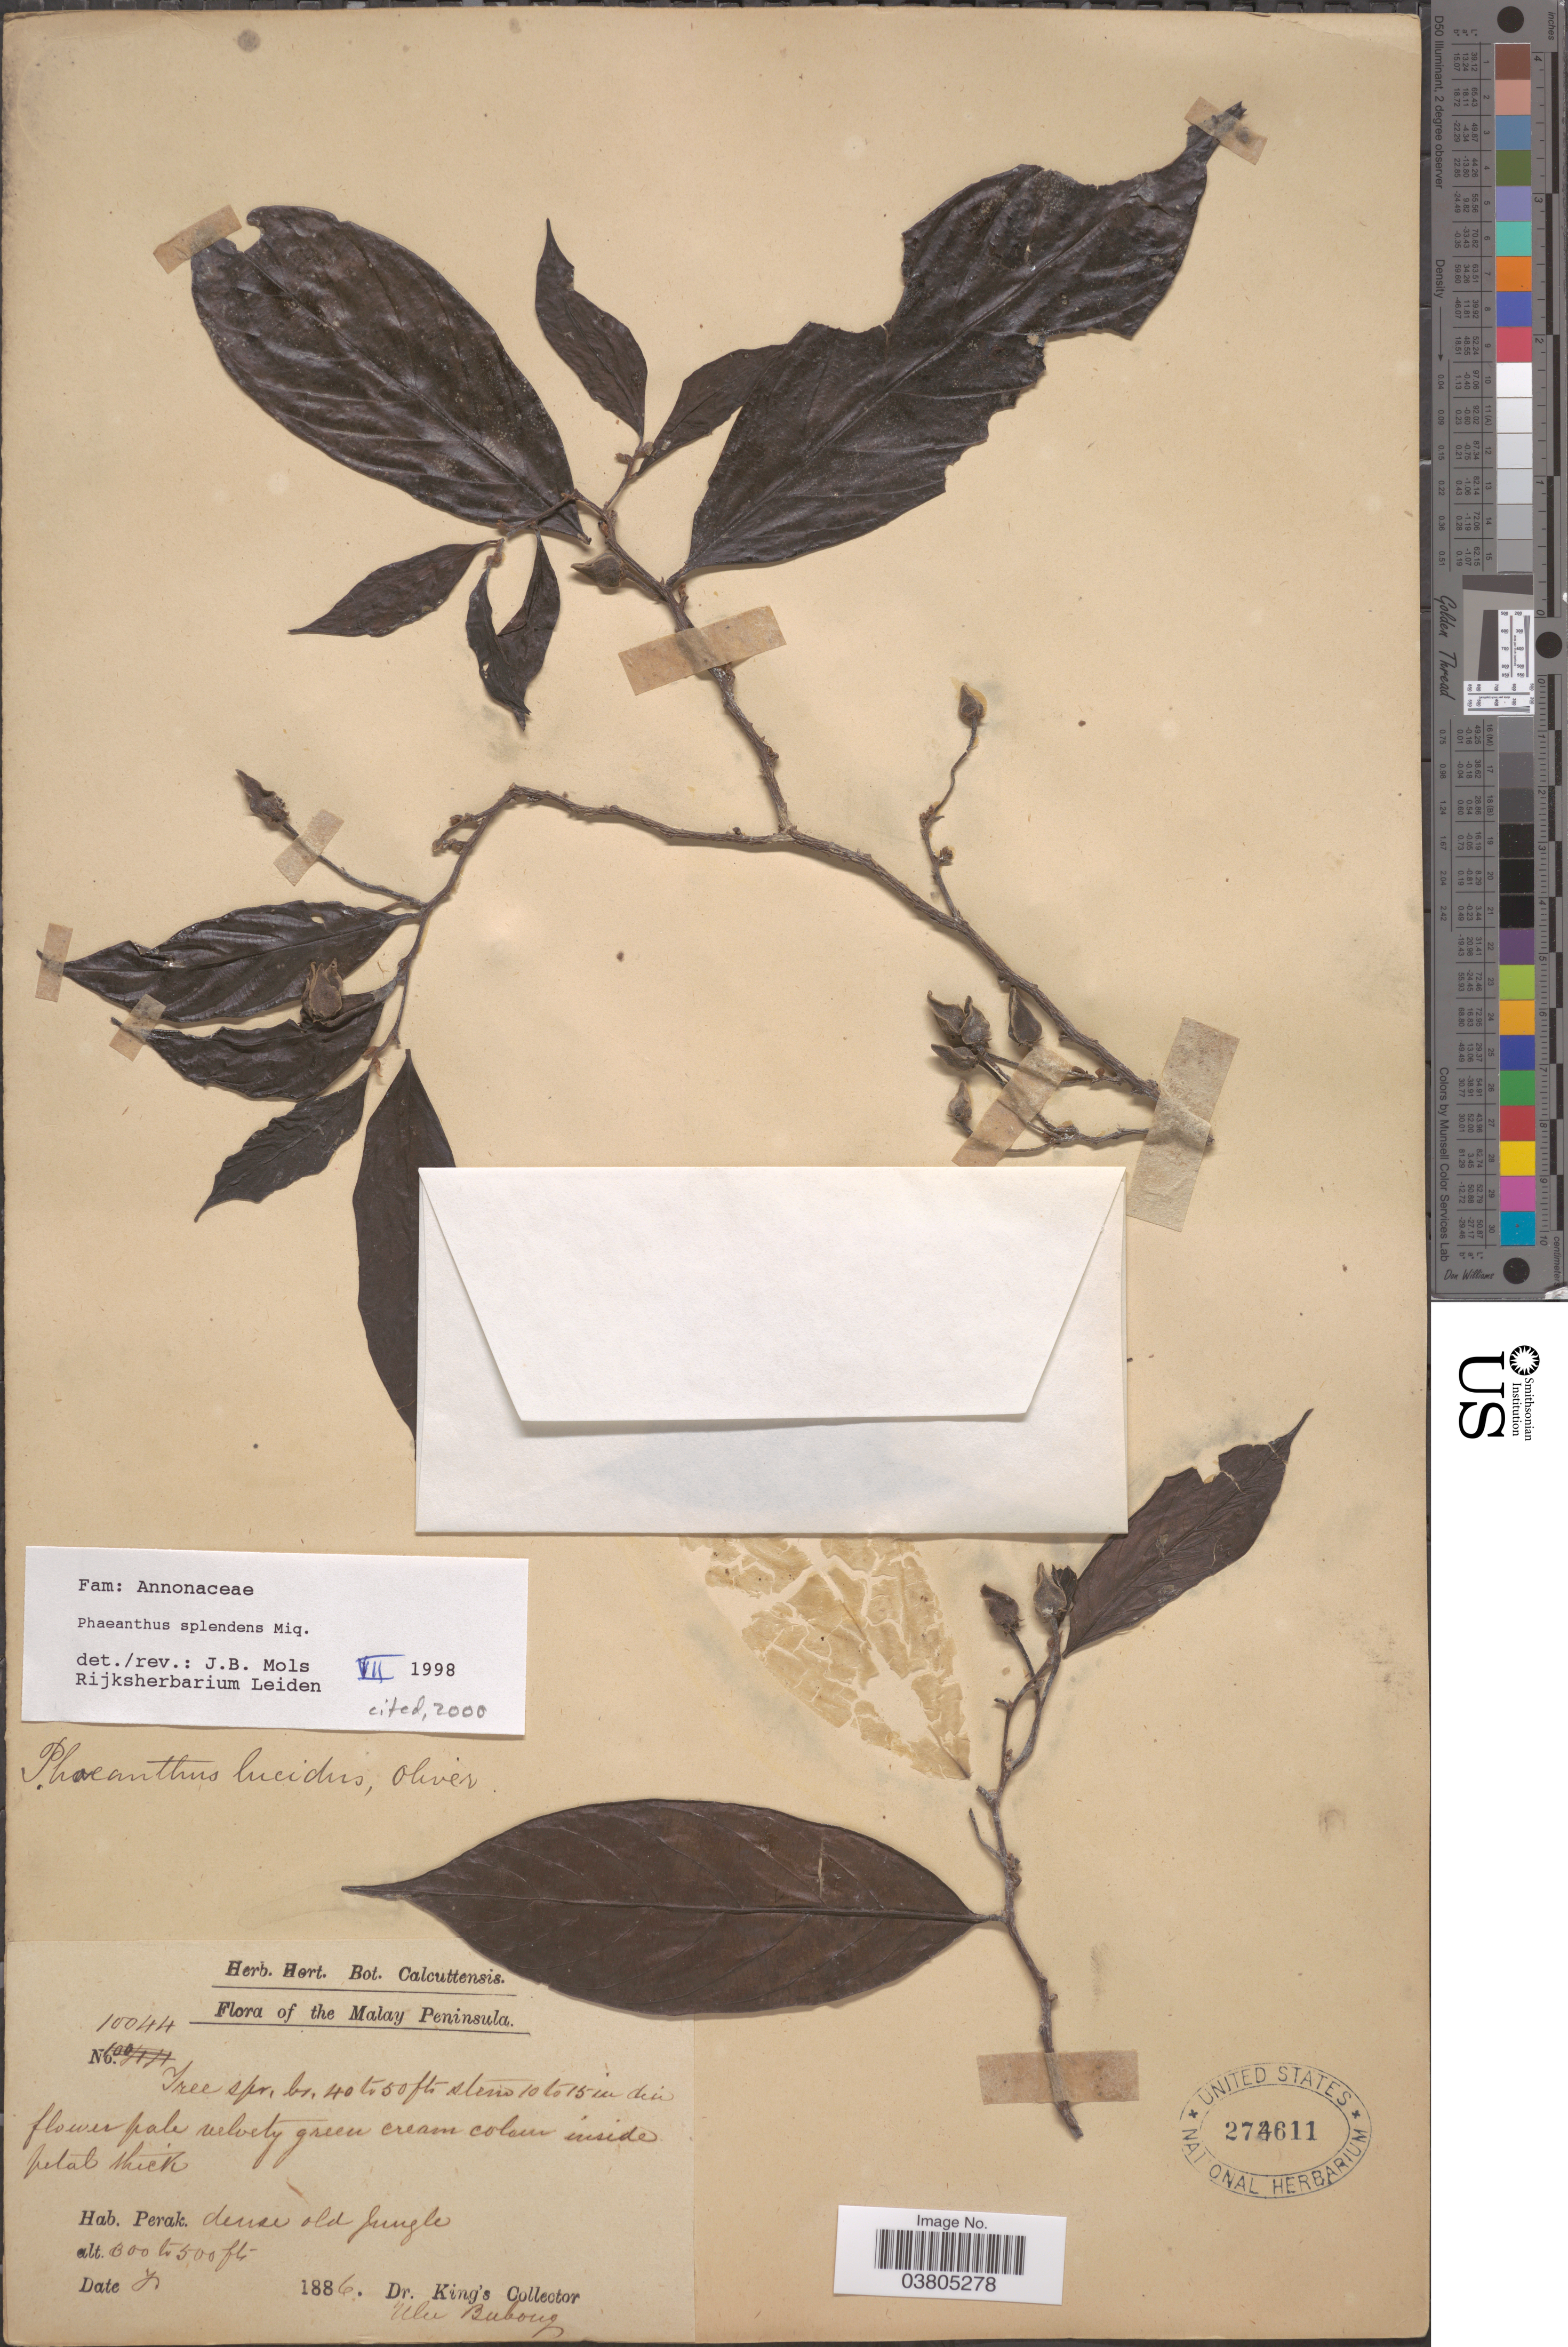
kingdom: Plantae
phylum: Tracheophyta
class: Magnoliopsida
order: Magnoliales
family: Annonaceae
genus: Phaeanthus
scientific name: Phaeanthus splendens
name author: Miq.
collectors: Dr. King's collector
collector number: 10044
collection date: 1886-07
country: Malaysia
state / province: Perak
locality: Malay Peninsula. Ulu Bubong.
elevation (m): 91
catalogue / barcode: US 274611